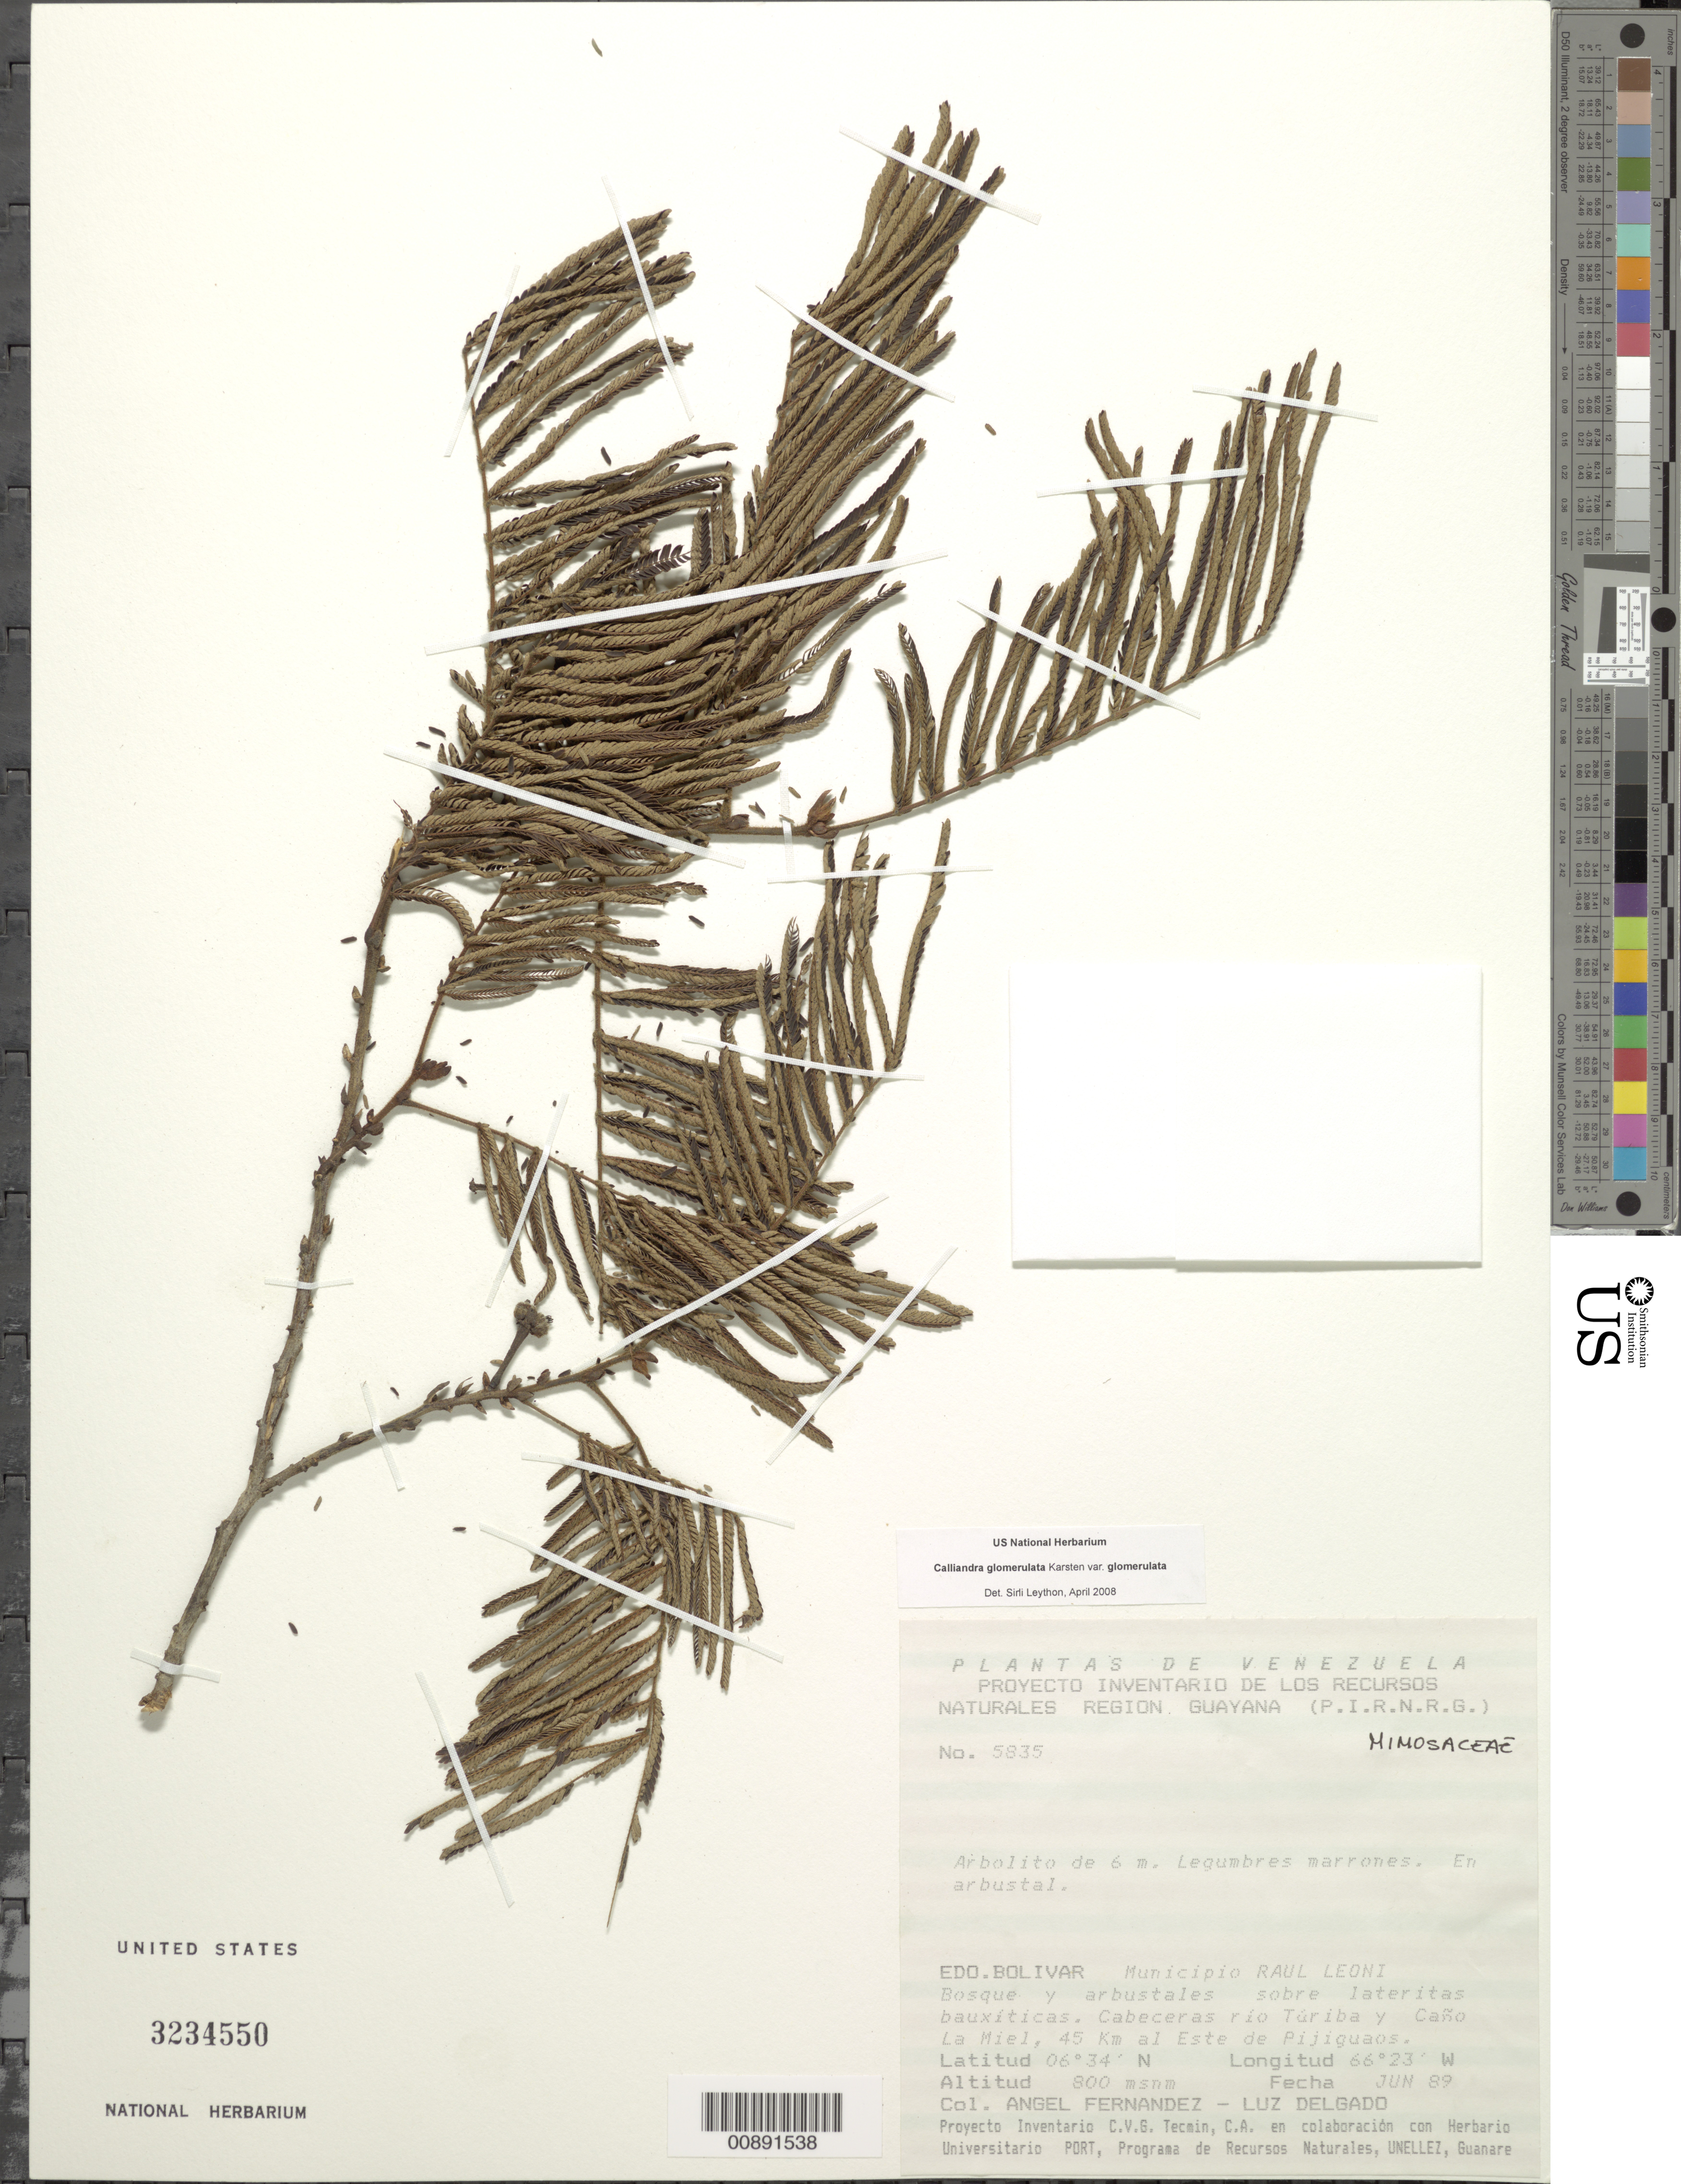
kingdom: Plantae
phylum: Tracheophyta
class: Magnoliopsida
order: Fabales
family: Fabaceae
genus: Calliandra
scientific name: Calliandra glomerulata var. glomerulata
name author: H. Karst.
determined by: Leython, S.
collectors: A. Fernández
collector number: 5835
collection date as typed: Jun-89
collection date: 1989-06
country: Venezuela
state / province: Bolívar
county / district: Angostura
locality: Mun. Raúl Leoni [=Angostura], cabeceras Río Túriba y Caño La Miel, 45 km al Este de Pijiguaos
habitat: Bosque y arbustales sobre lateritas bauxiticas; en arbustal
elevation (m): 800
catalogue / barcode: US 3234550